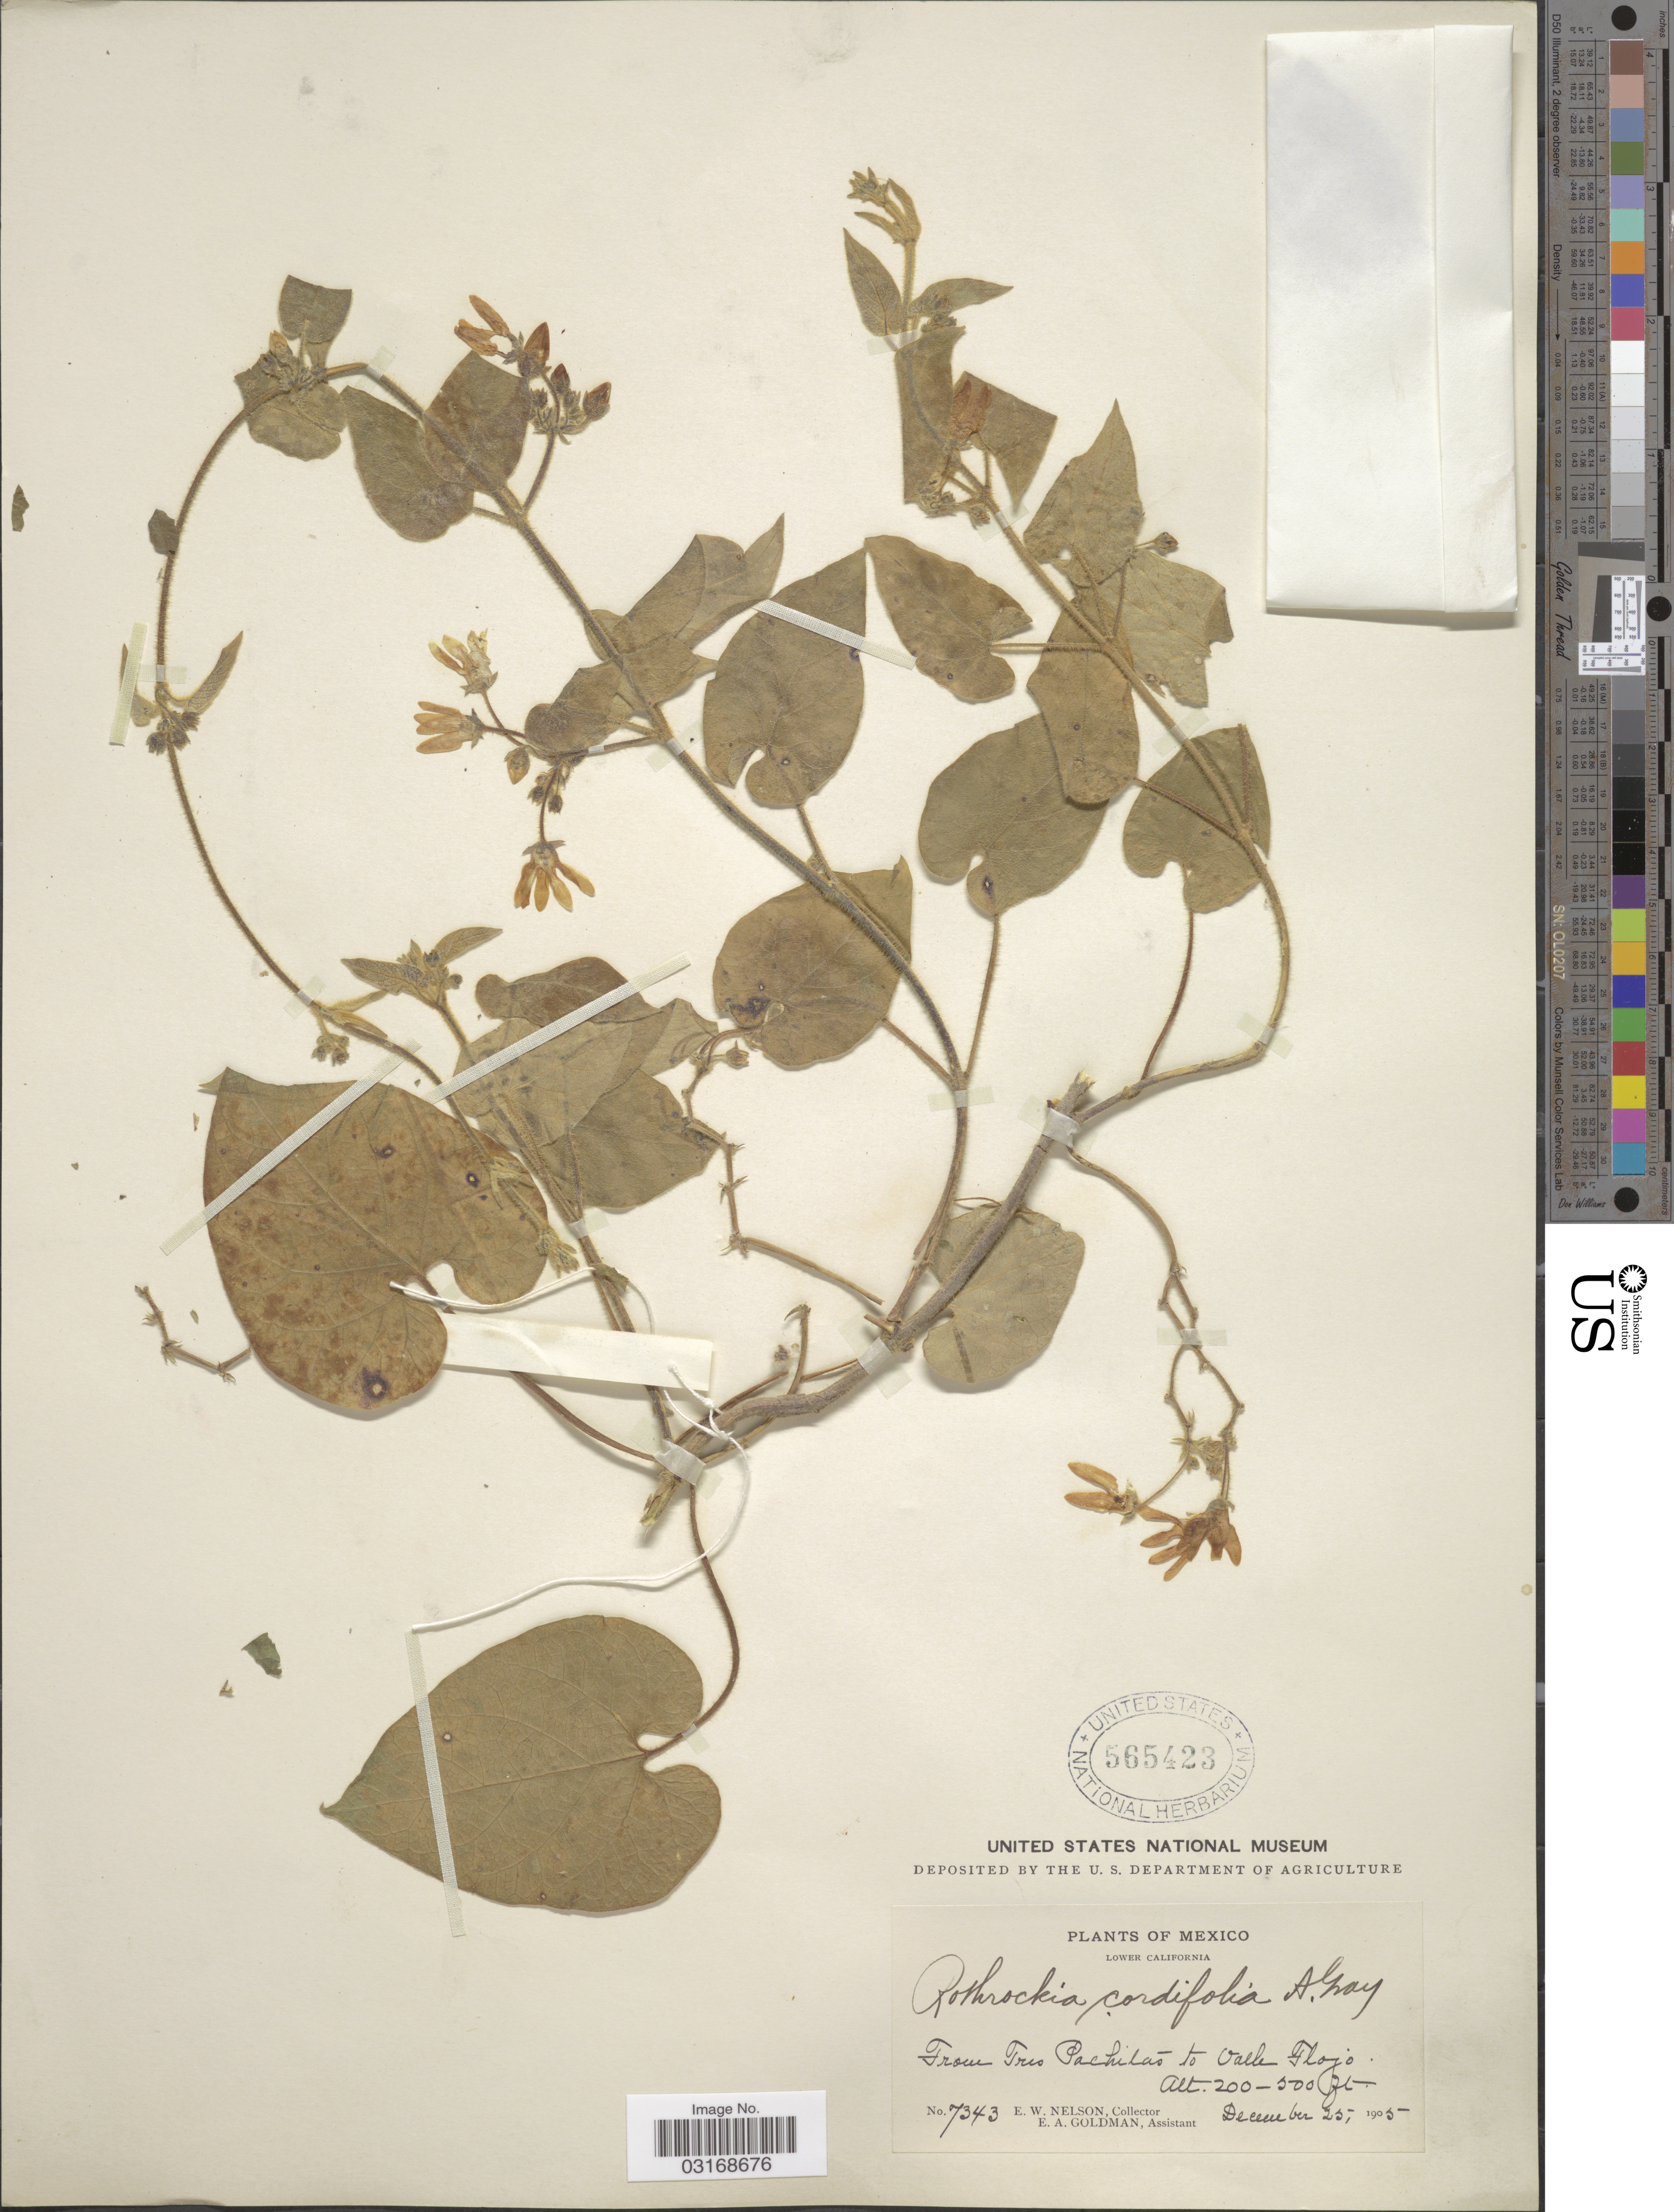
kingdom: Plantae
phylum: Tracheophyta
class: Magnoliopsida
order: Gentianales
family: Apocynaceae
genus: Matelea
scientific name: Matelea cordifolia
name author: (A. Gray) Woodson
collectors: E. W. Nelson & E. A. Goldman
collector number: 7343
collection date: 1905-12-25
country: Mexico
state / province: Baja California Sur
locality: Lower California. From Tres Pachitas to Valle Flojo.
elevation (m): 61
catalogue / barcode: US 565423